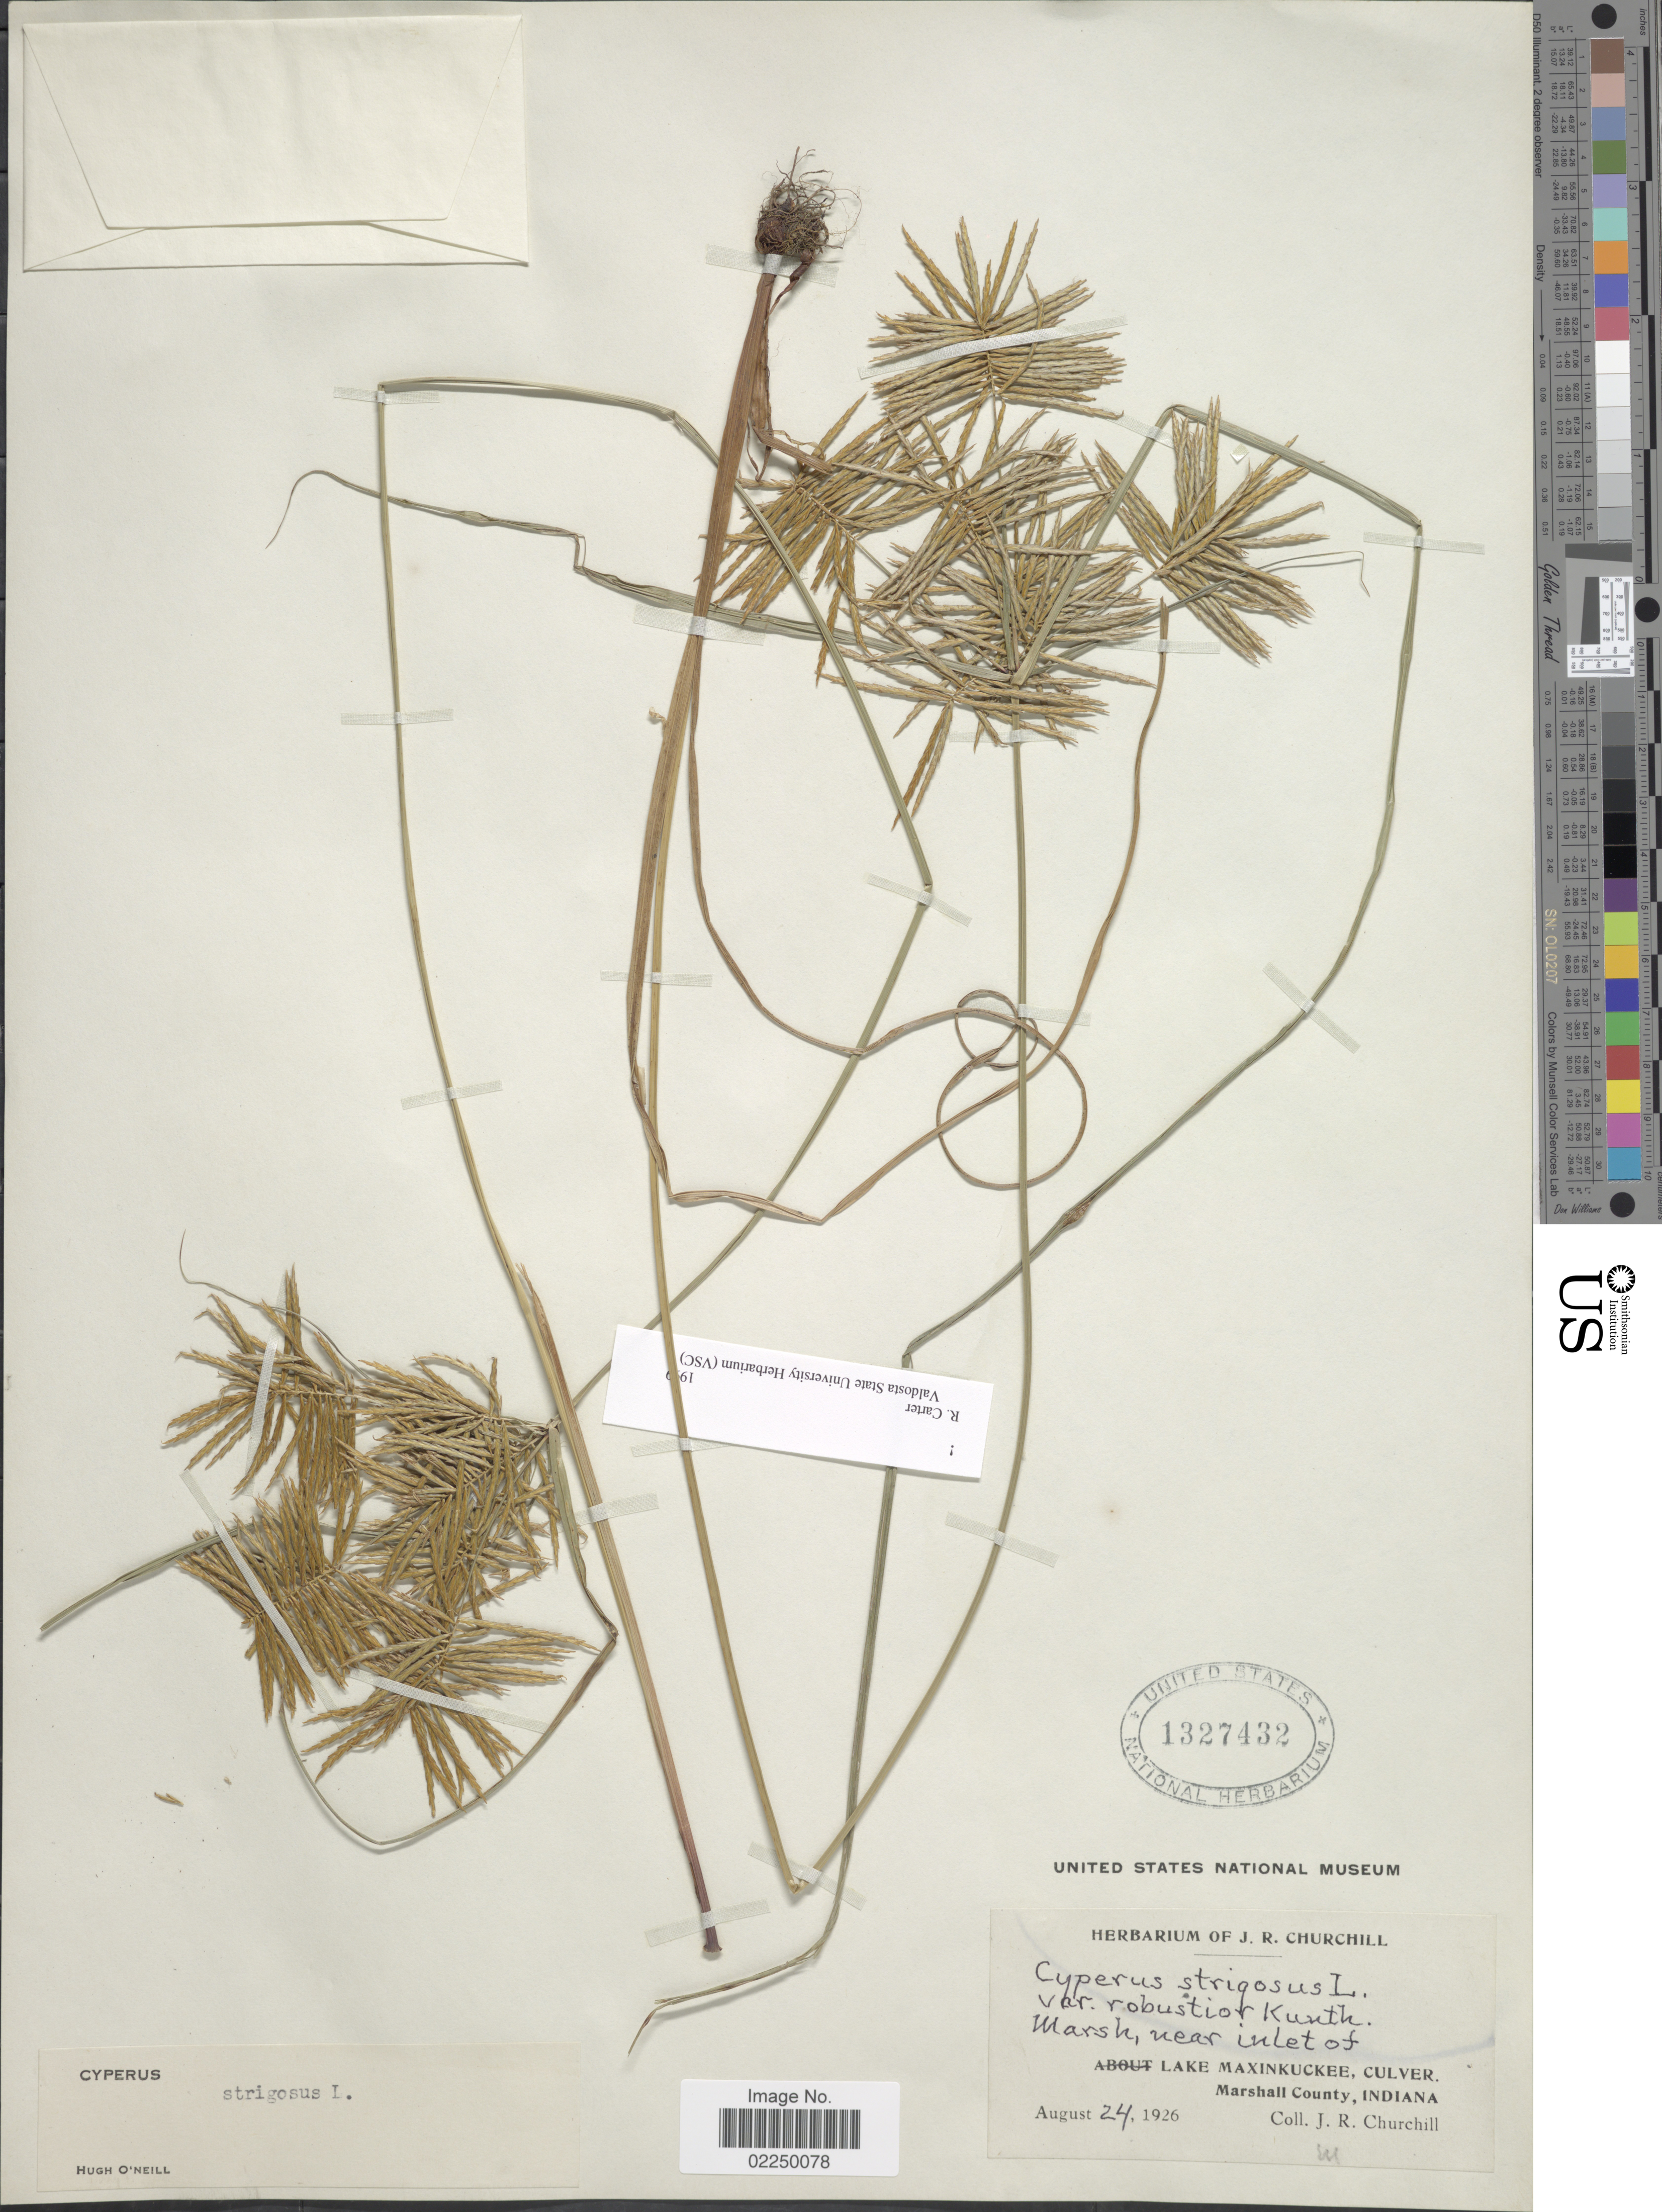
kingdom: Plantae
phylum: Tracheophyta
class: Liliopsida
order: Poales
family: Cyperaceae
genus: Cyperus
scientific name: Cyperus strigosus L.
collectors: J. Churchill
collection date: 1926-08-24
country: United States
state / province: Indiana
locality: Marsh, near inlet of Lake Maxinkuckee, Culver, Marshall County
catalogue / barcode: US 1327432